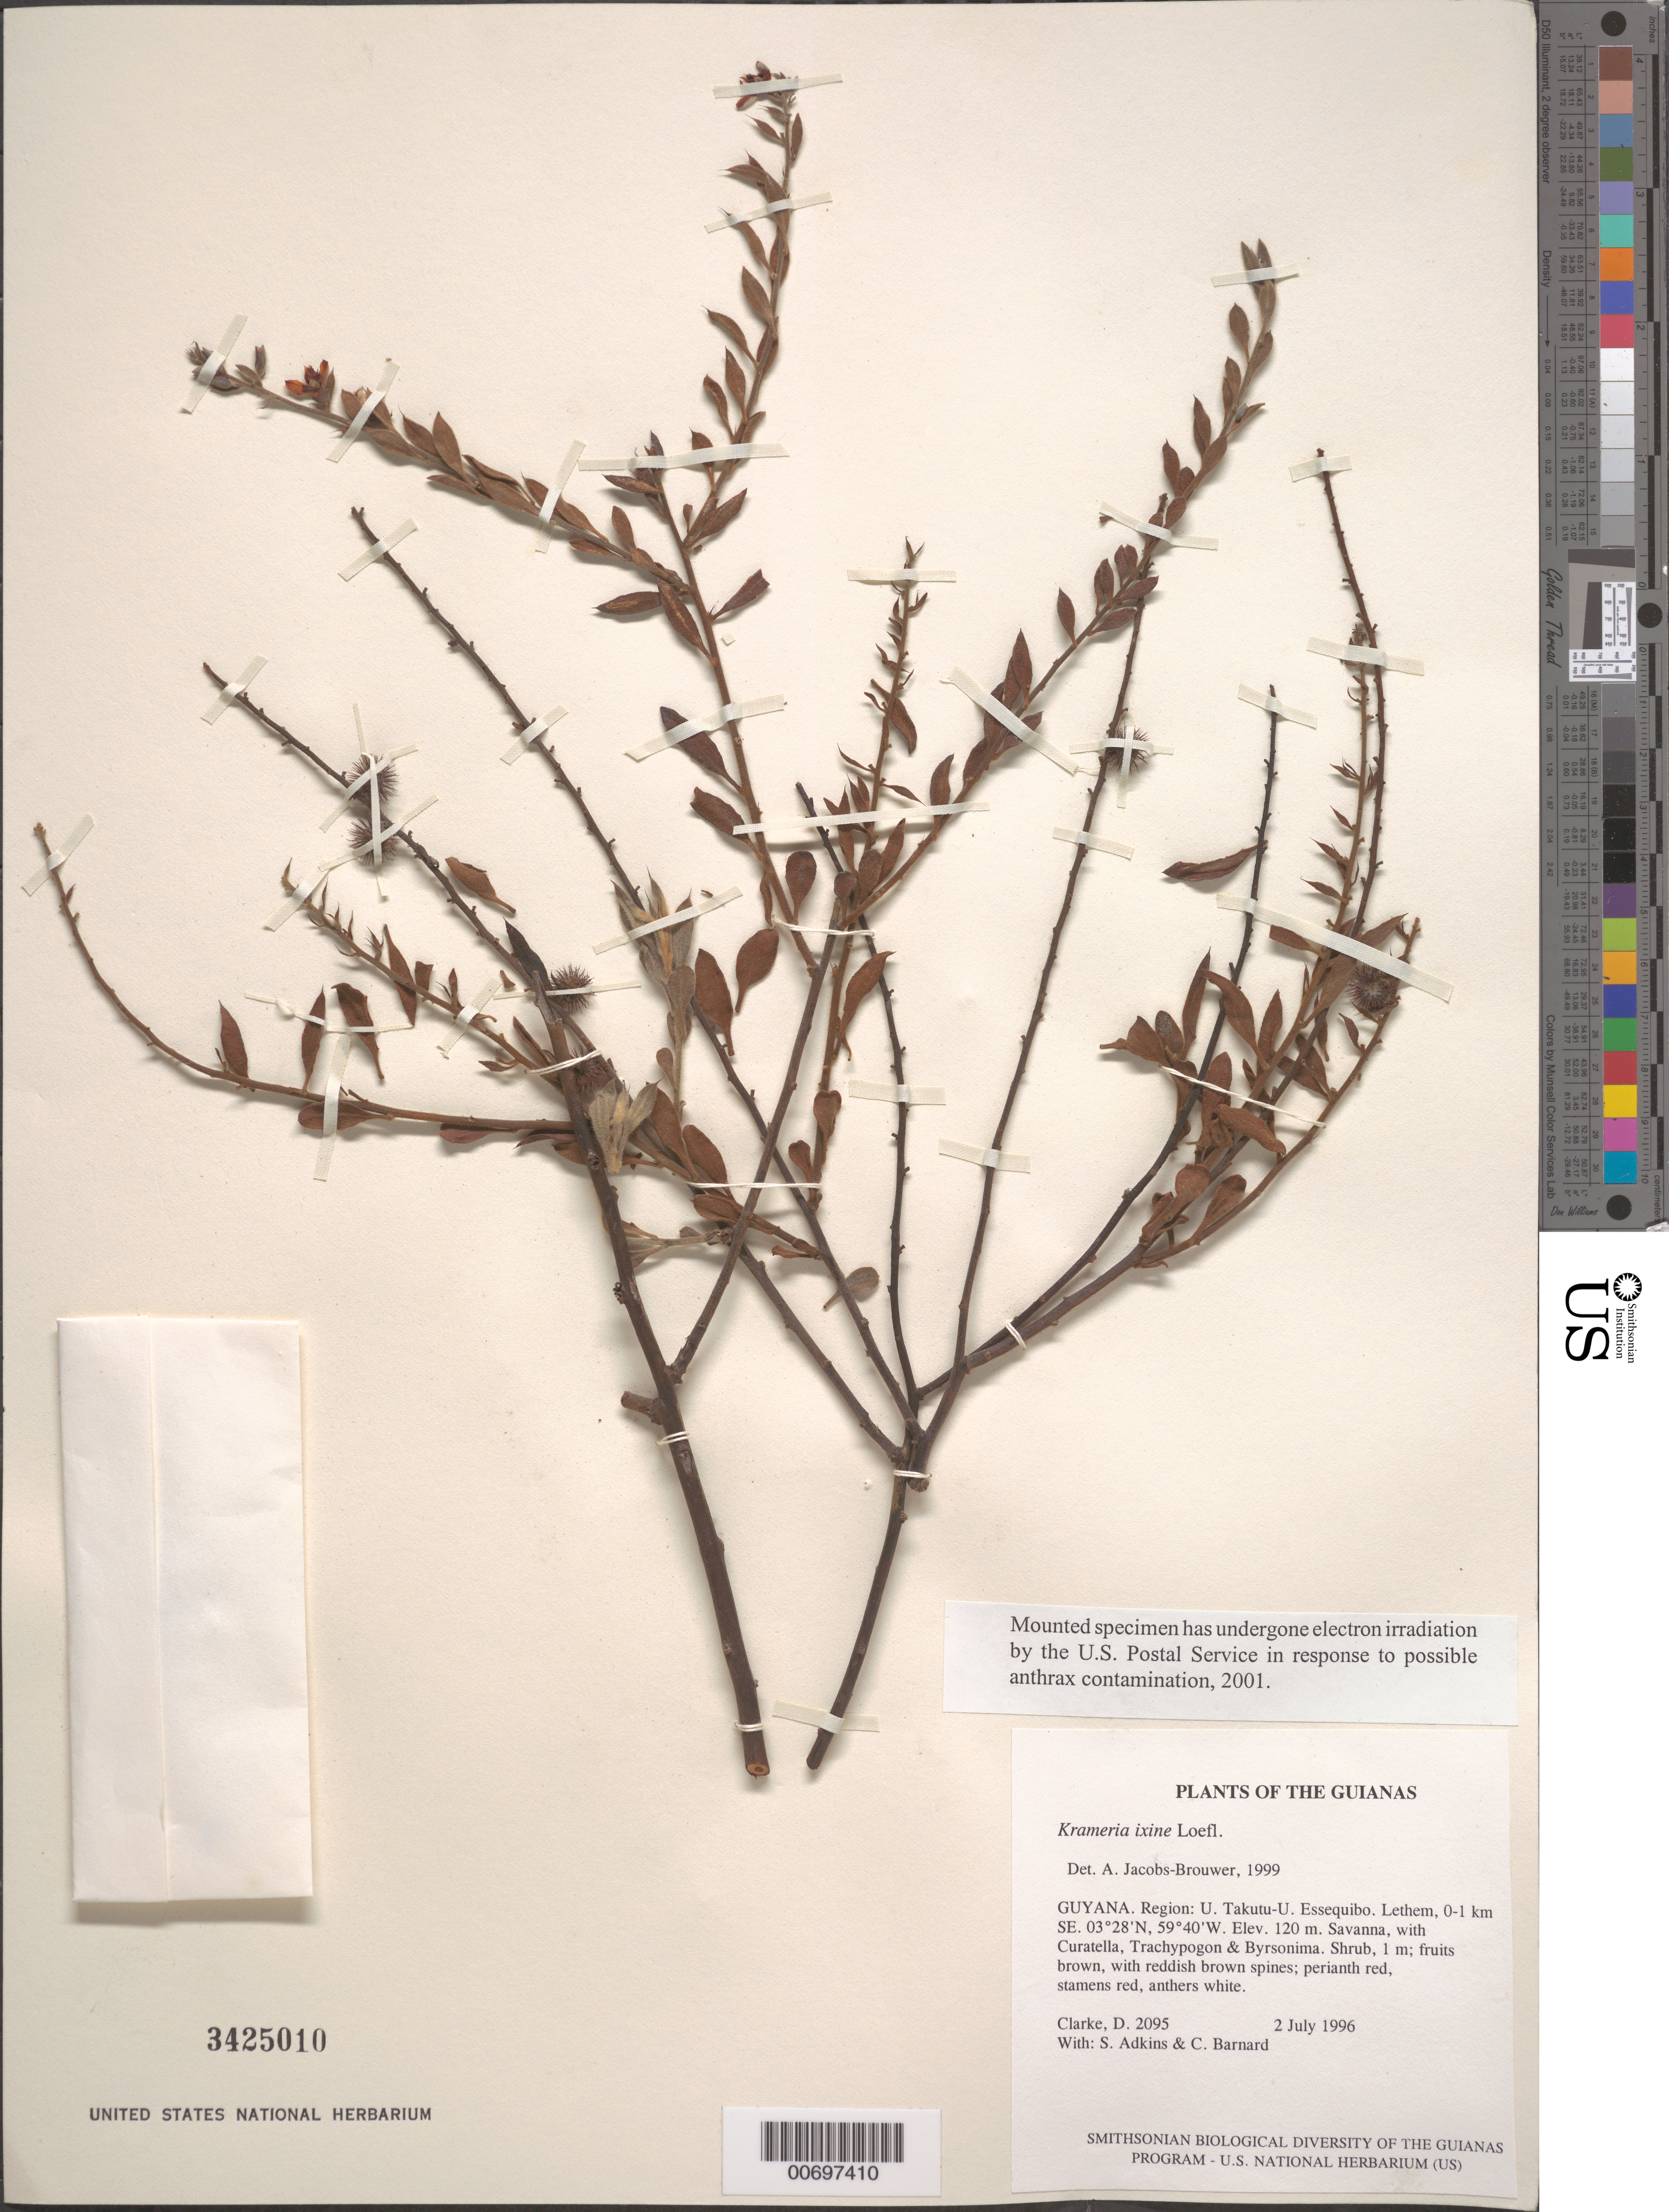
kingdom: Plantae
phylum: Tracheophyta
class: Magnoliopsida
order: Zygophyllales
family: Krameriaceae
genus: Krameria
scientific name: Krameria ixine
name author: L.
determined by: Jacobs-Brouwer, A.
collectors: H. D. Clarke, S. Adkins & C. Bernard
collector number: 2095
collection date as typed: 2 July 1996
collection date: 1996-07-02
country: Guyana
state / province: U. Takutu-U. Essequibo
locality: Lethem, 0-1 km SE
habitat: Savanna, with Curatella, Trachypogon & Byrsonima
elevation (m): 120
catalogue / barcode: US 3425010